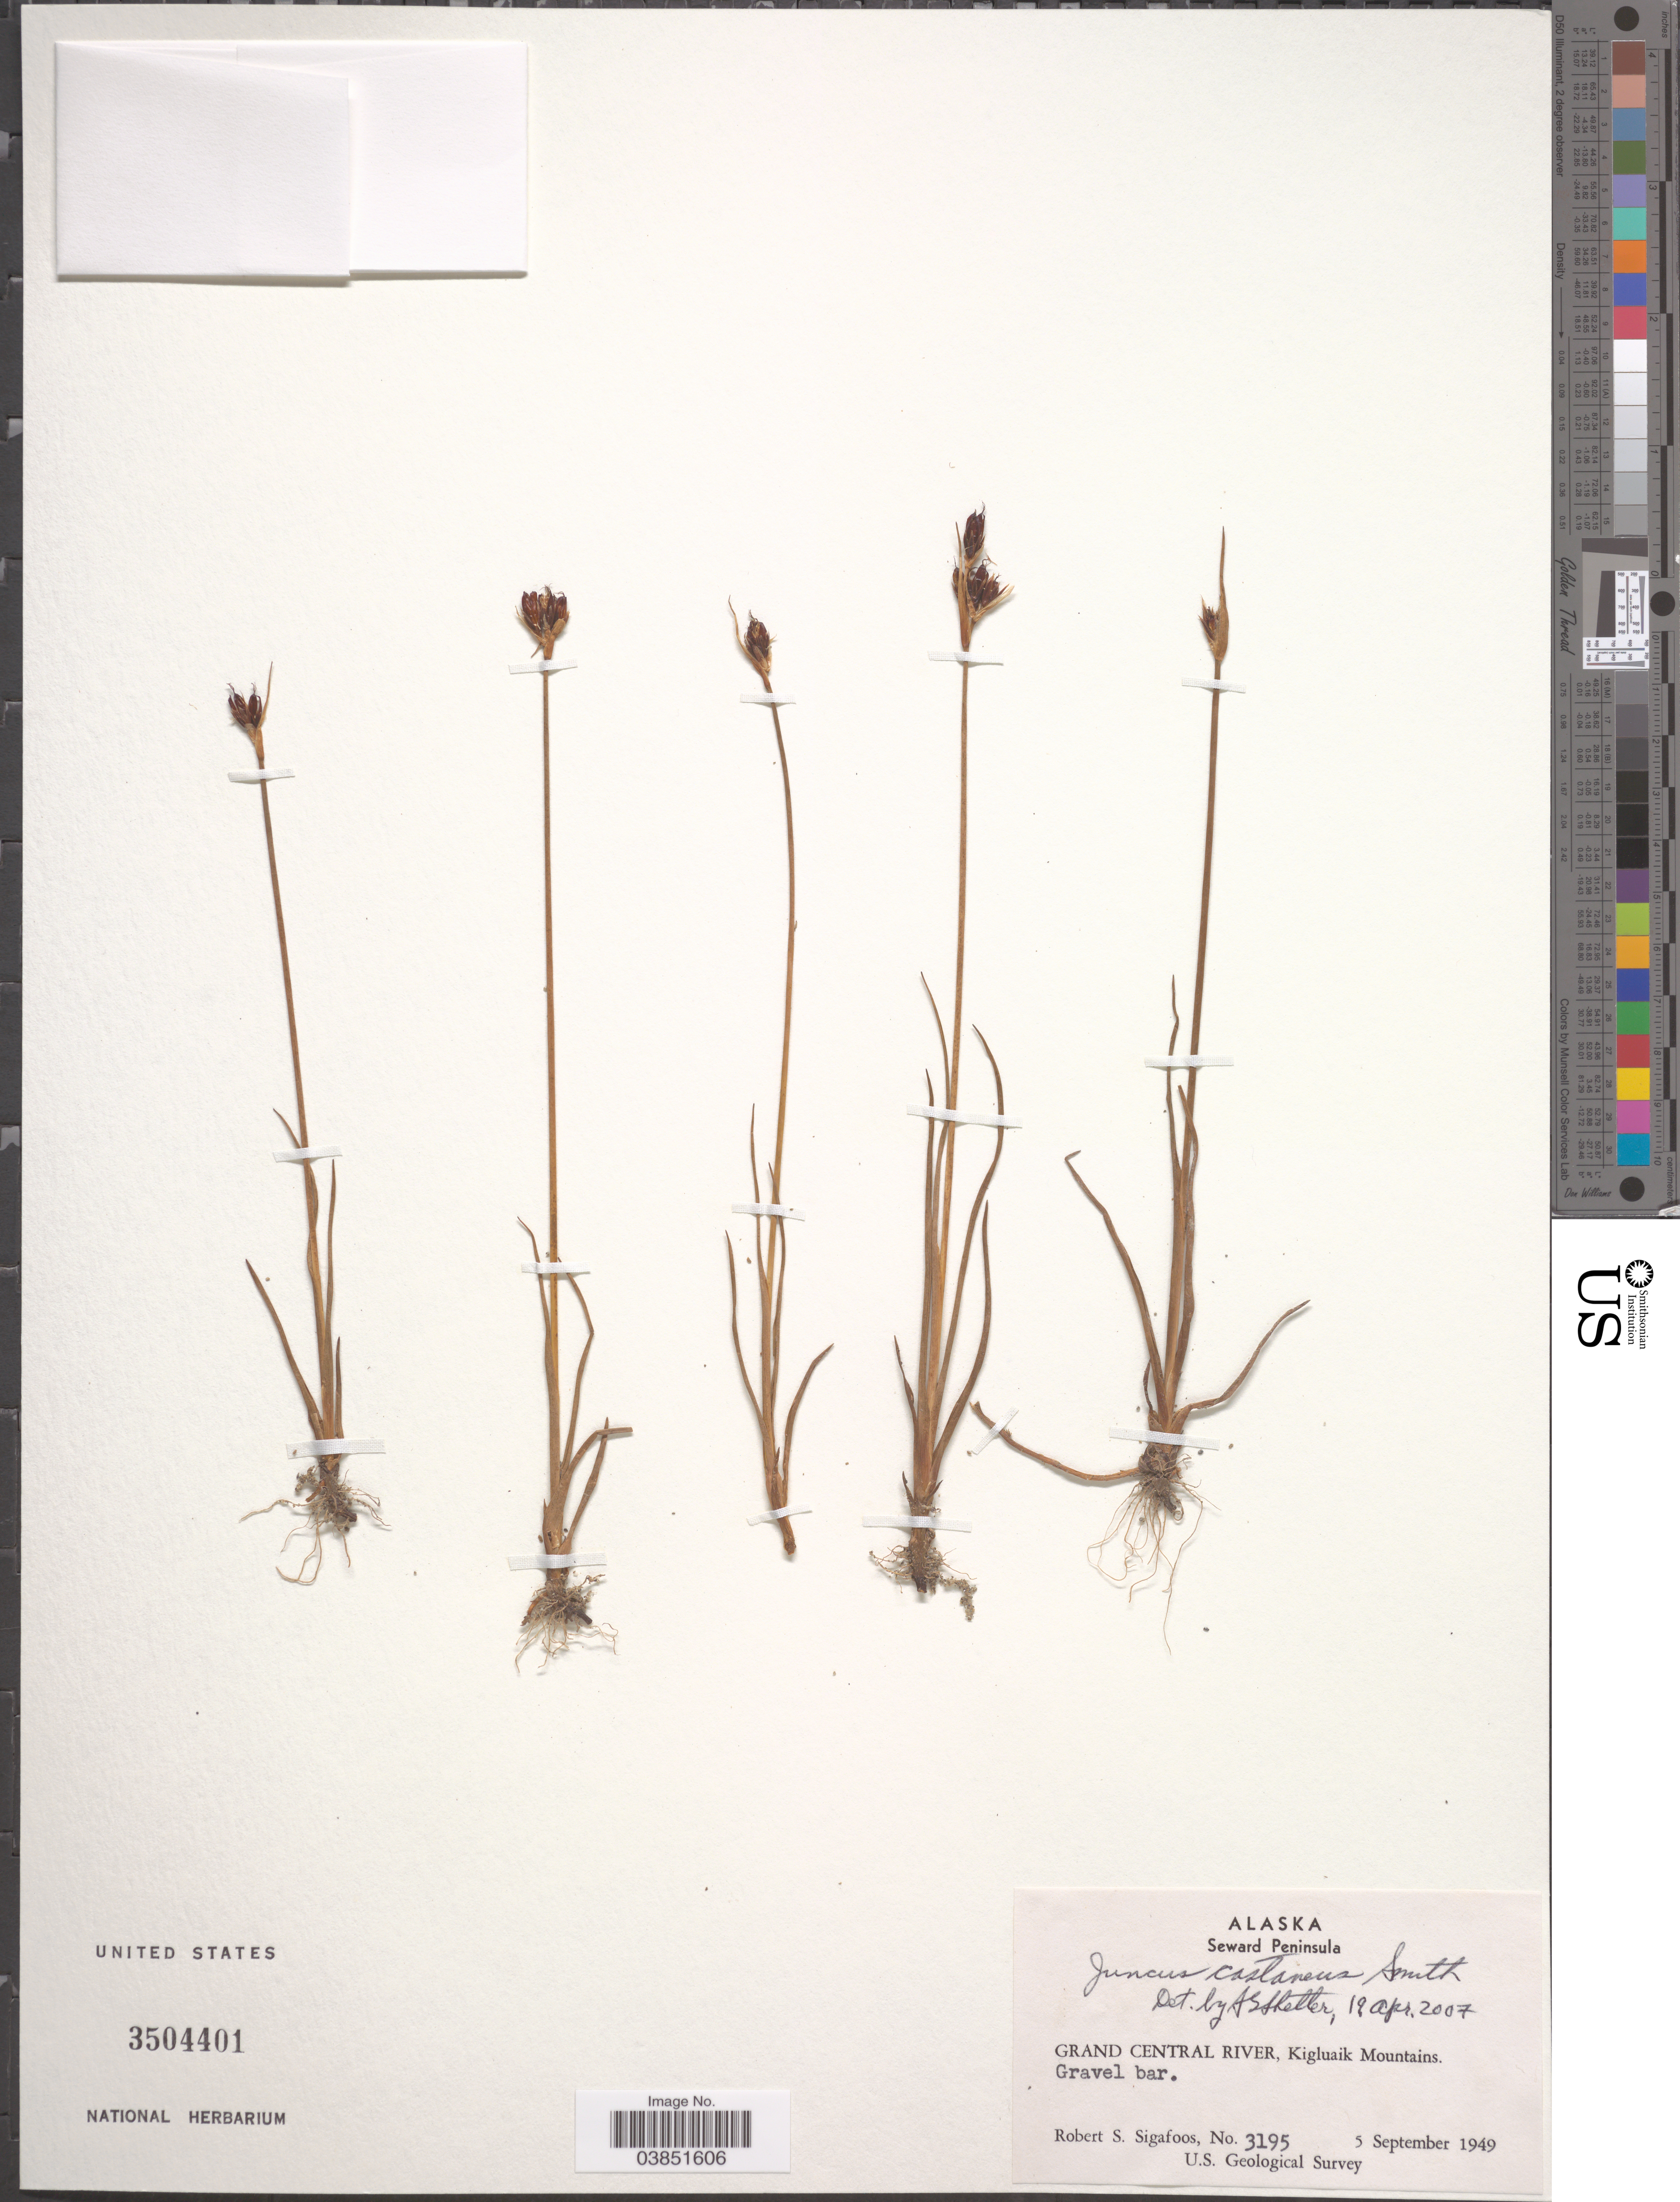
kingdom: Plantae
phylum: Tracheophyta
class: Liliopsida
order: Poales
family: Juncaceae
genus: Juncus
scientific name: Juncus castaneus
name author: Sm.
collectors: R. Sigafoos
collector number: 3195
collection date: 1949-09-05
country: United States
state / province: Alaska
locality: Seward Peninsula. Grand Central River, Kigluaik Mountains.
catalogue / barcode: US 3504401